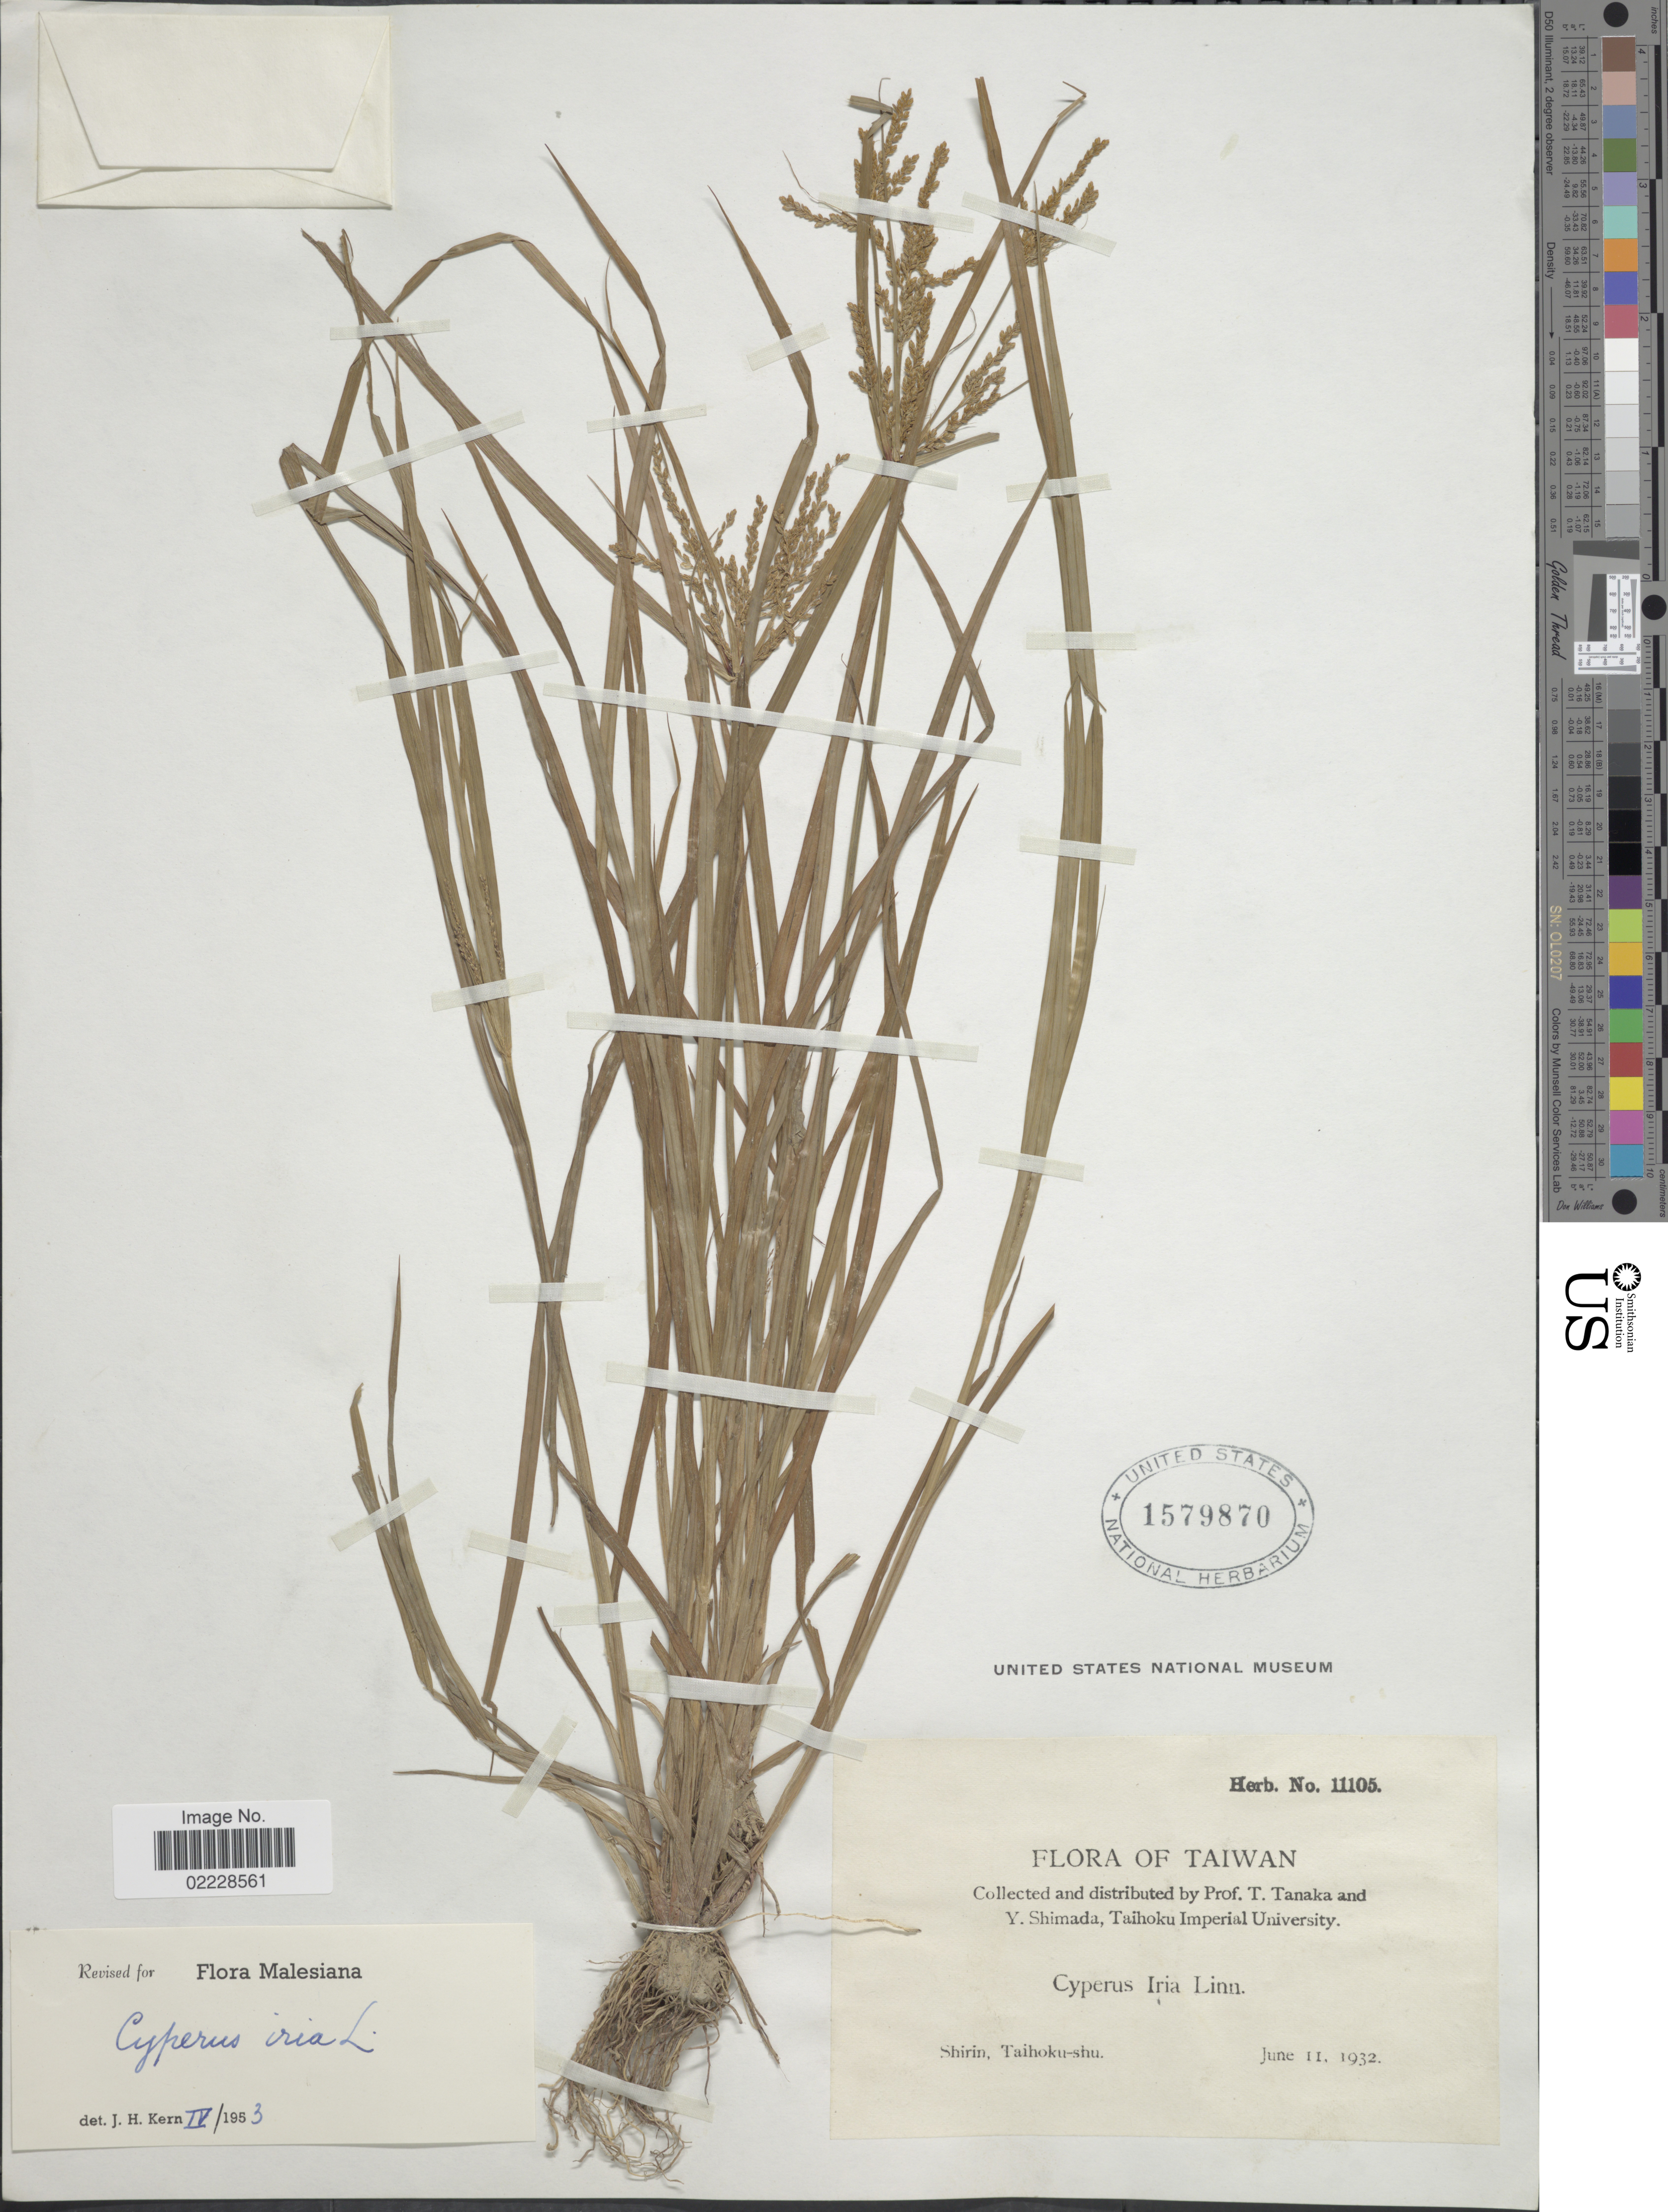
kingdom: Plantae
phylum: Tracheophyta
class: Liliopsida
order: Poales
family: Cyperaceae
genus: Cyperus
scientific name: Cyperus iria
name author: L.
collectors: T. Tanaka & Y. Shimada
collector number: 11105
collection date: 1932-06-11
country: Taiwan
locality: Taiwan, Shirin, Taihoku-shu.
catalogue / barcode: US 1579870